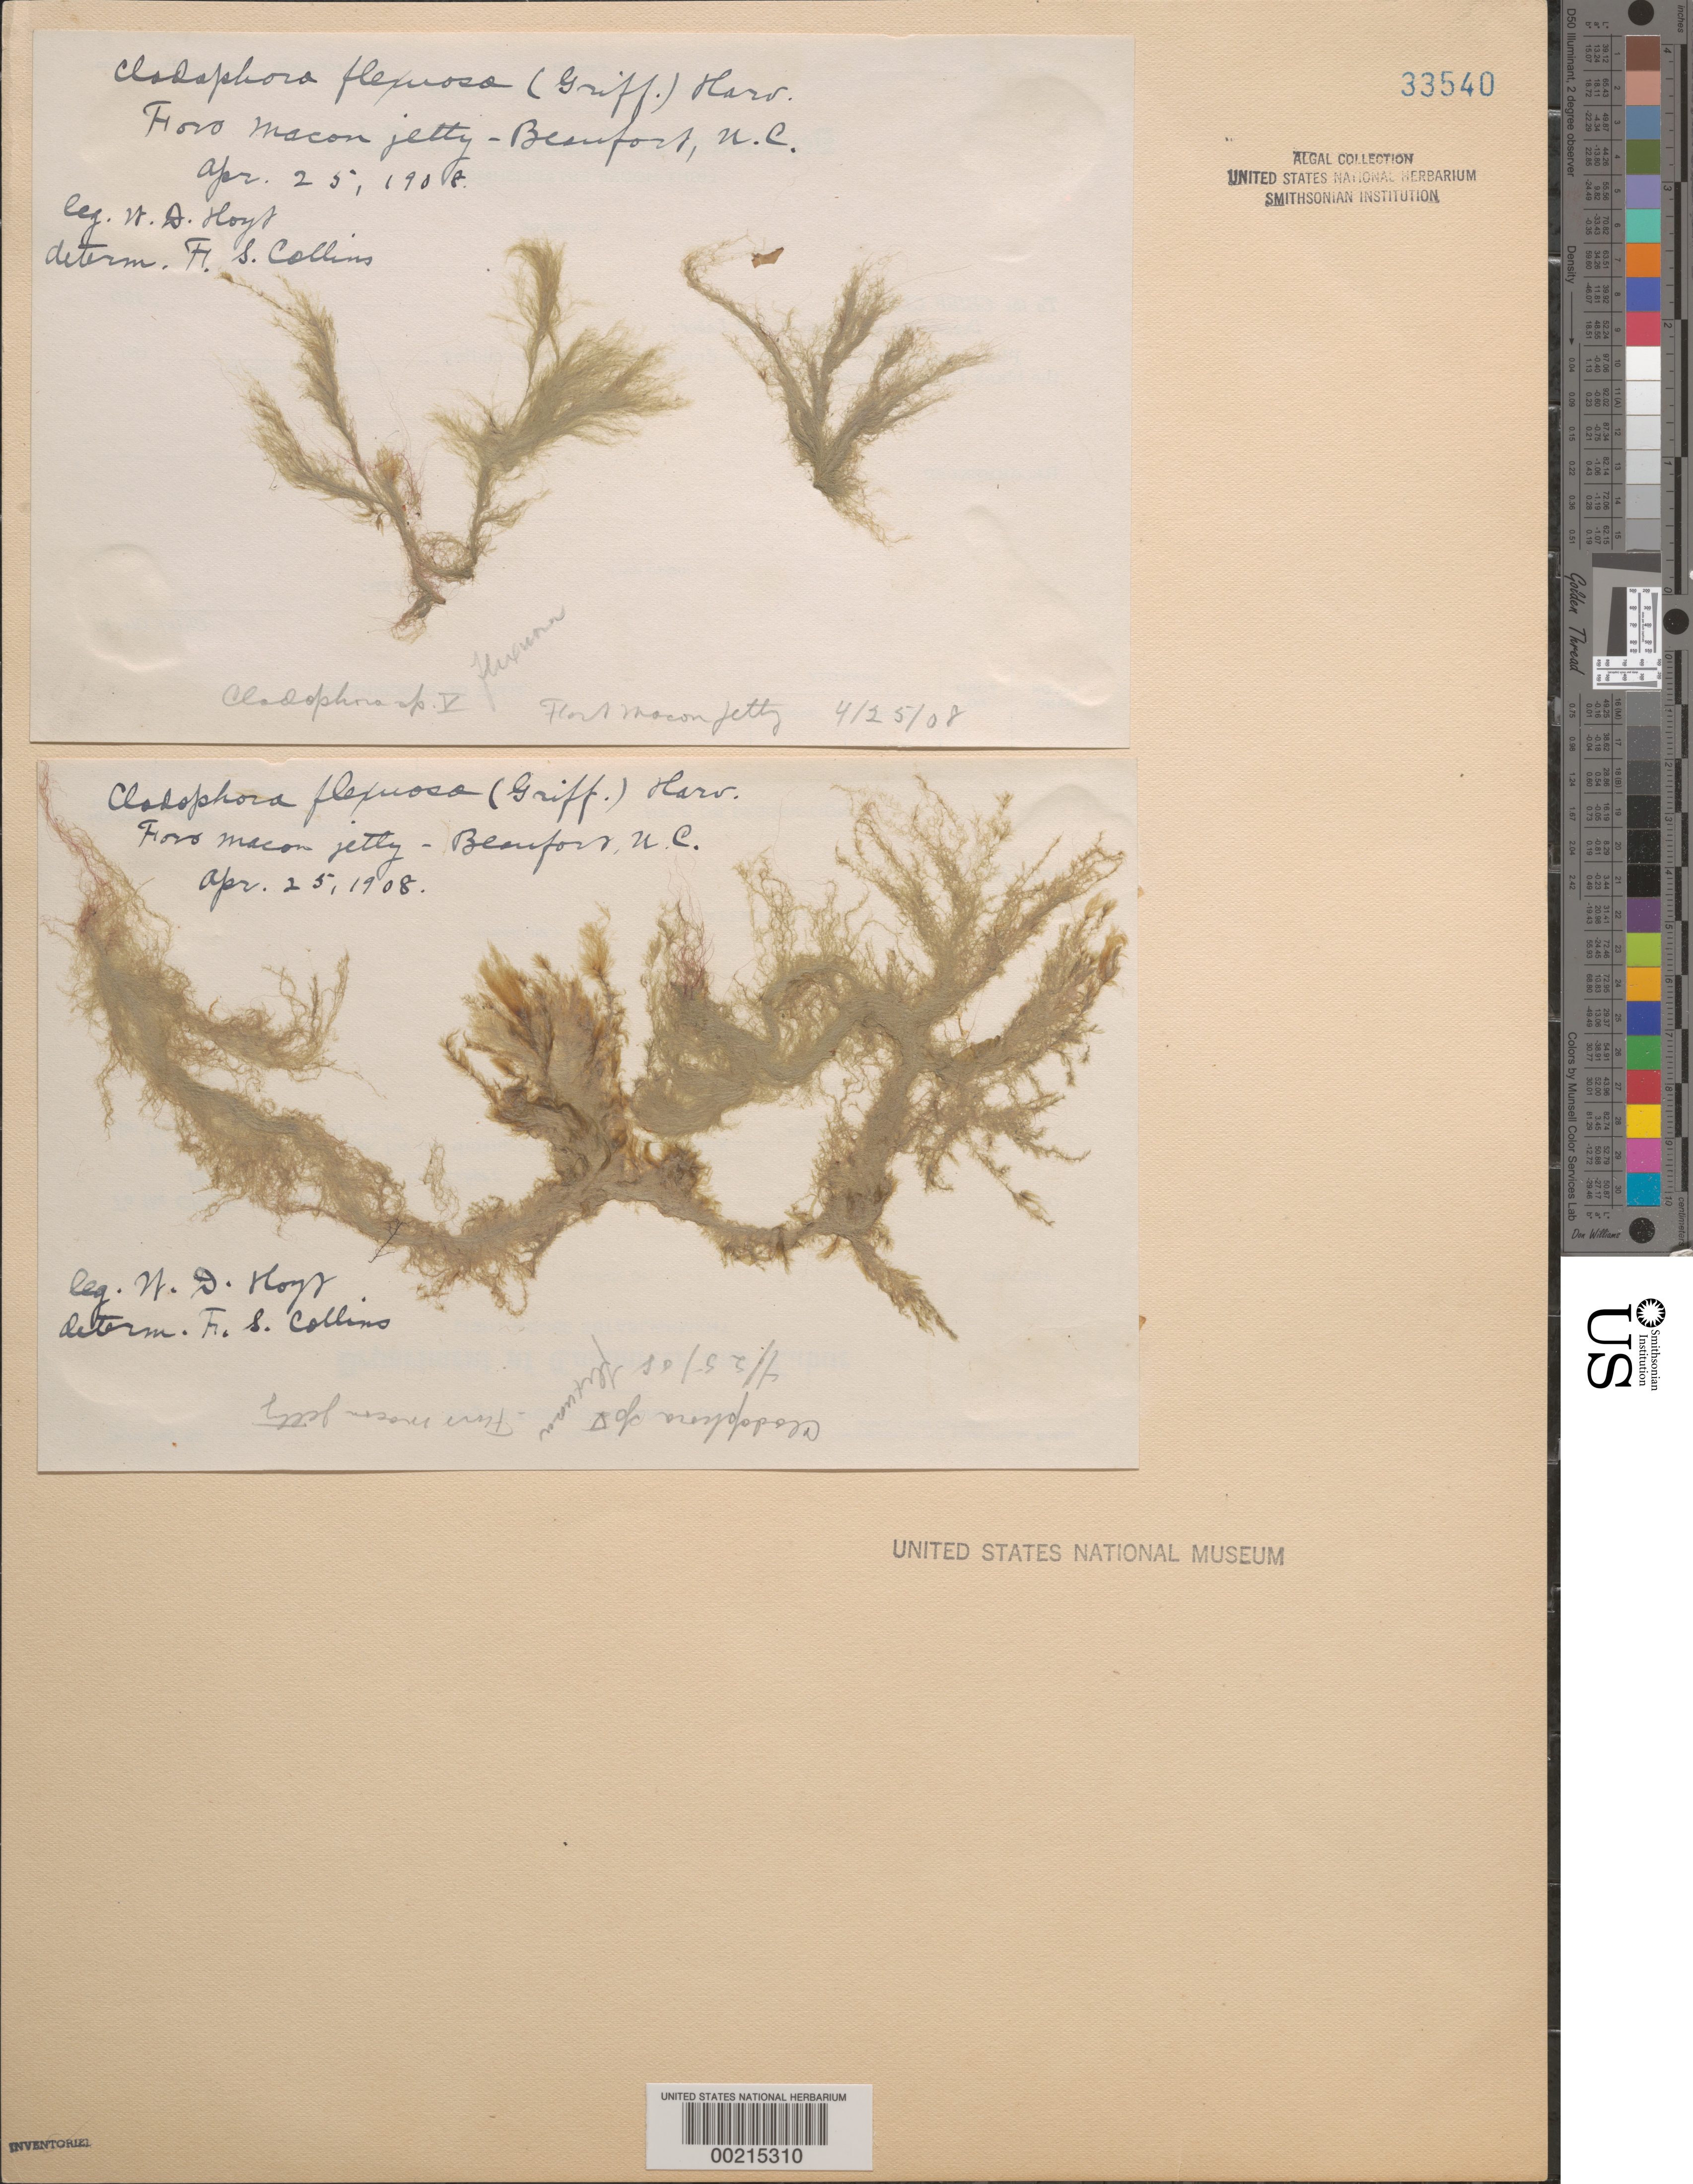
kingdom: Plantae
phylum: Chlorophyta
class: Ulvophyceae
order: Cladophorales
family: Cladophoraceae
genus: Cladophora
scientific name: Cladophora flexuosa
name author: (O.F. Muell.) Kütz.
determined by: Collins, Frank S.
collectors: W. D. Hoyt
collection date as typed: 25 Apr 1908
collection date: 1908-04-25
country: United States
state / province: North Carolina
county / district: Carteret County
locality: Beaufort, Fort Macon jetty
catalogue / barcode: US 33540